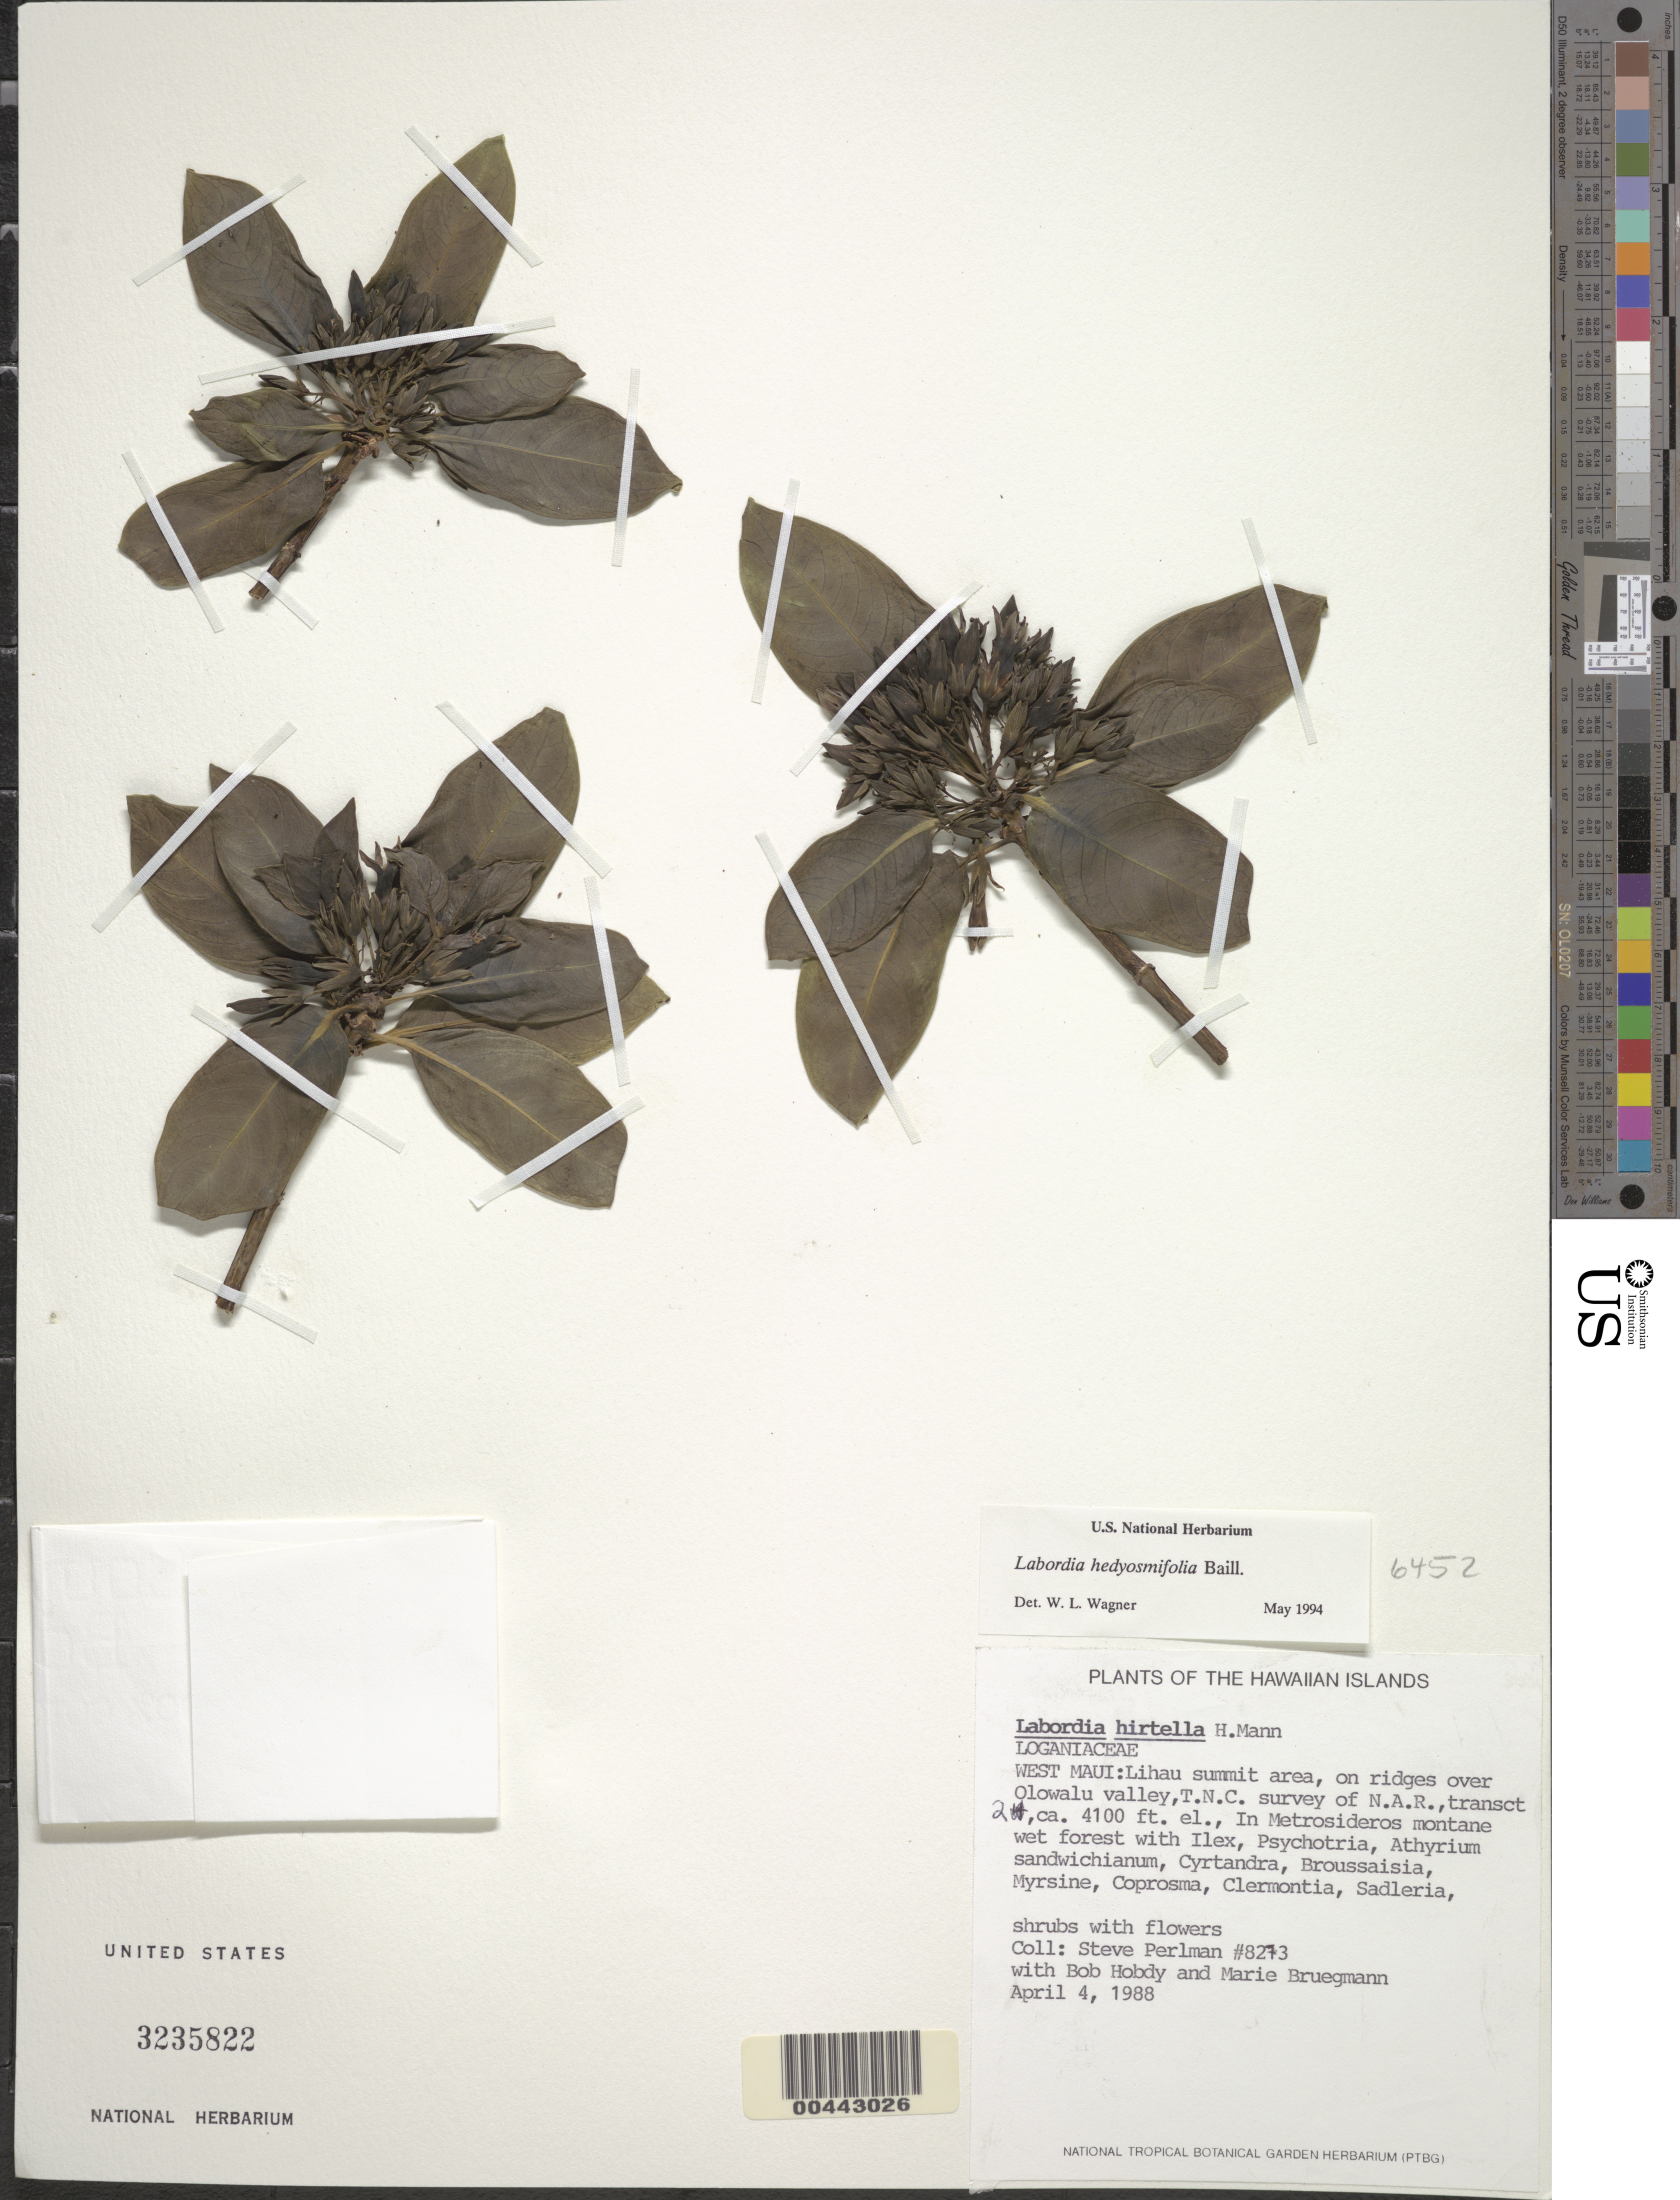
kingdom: Plantae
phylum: Tracheophyta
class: Magnoliopsida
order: Gentianales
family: Loganiaceae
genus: Geniostoma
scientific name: Geniostoma hedyosmifolium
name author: (Baill.) Byng & Christenh.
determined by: Wagner, W. L., (BOT), Smithsonian Institution - National Museum of Natural History (UNITED STATES)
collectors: S. P. Perlman, B. Hobdy & M. Bruegmann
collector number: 8273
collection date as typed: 4 Apr 1988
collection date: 1988-04-04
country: United States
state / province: Hawaii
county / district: Maui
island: Maui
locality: West Maui: Lihau summit area, on ridges over Olowalu valley, T.N.C. survey of N.A.R., transect 2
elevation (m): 1250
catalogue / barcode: US 3235822